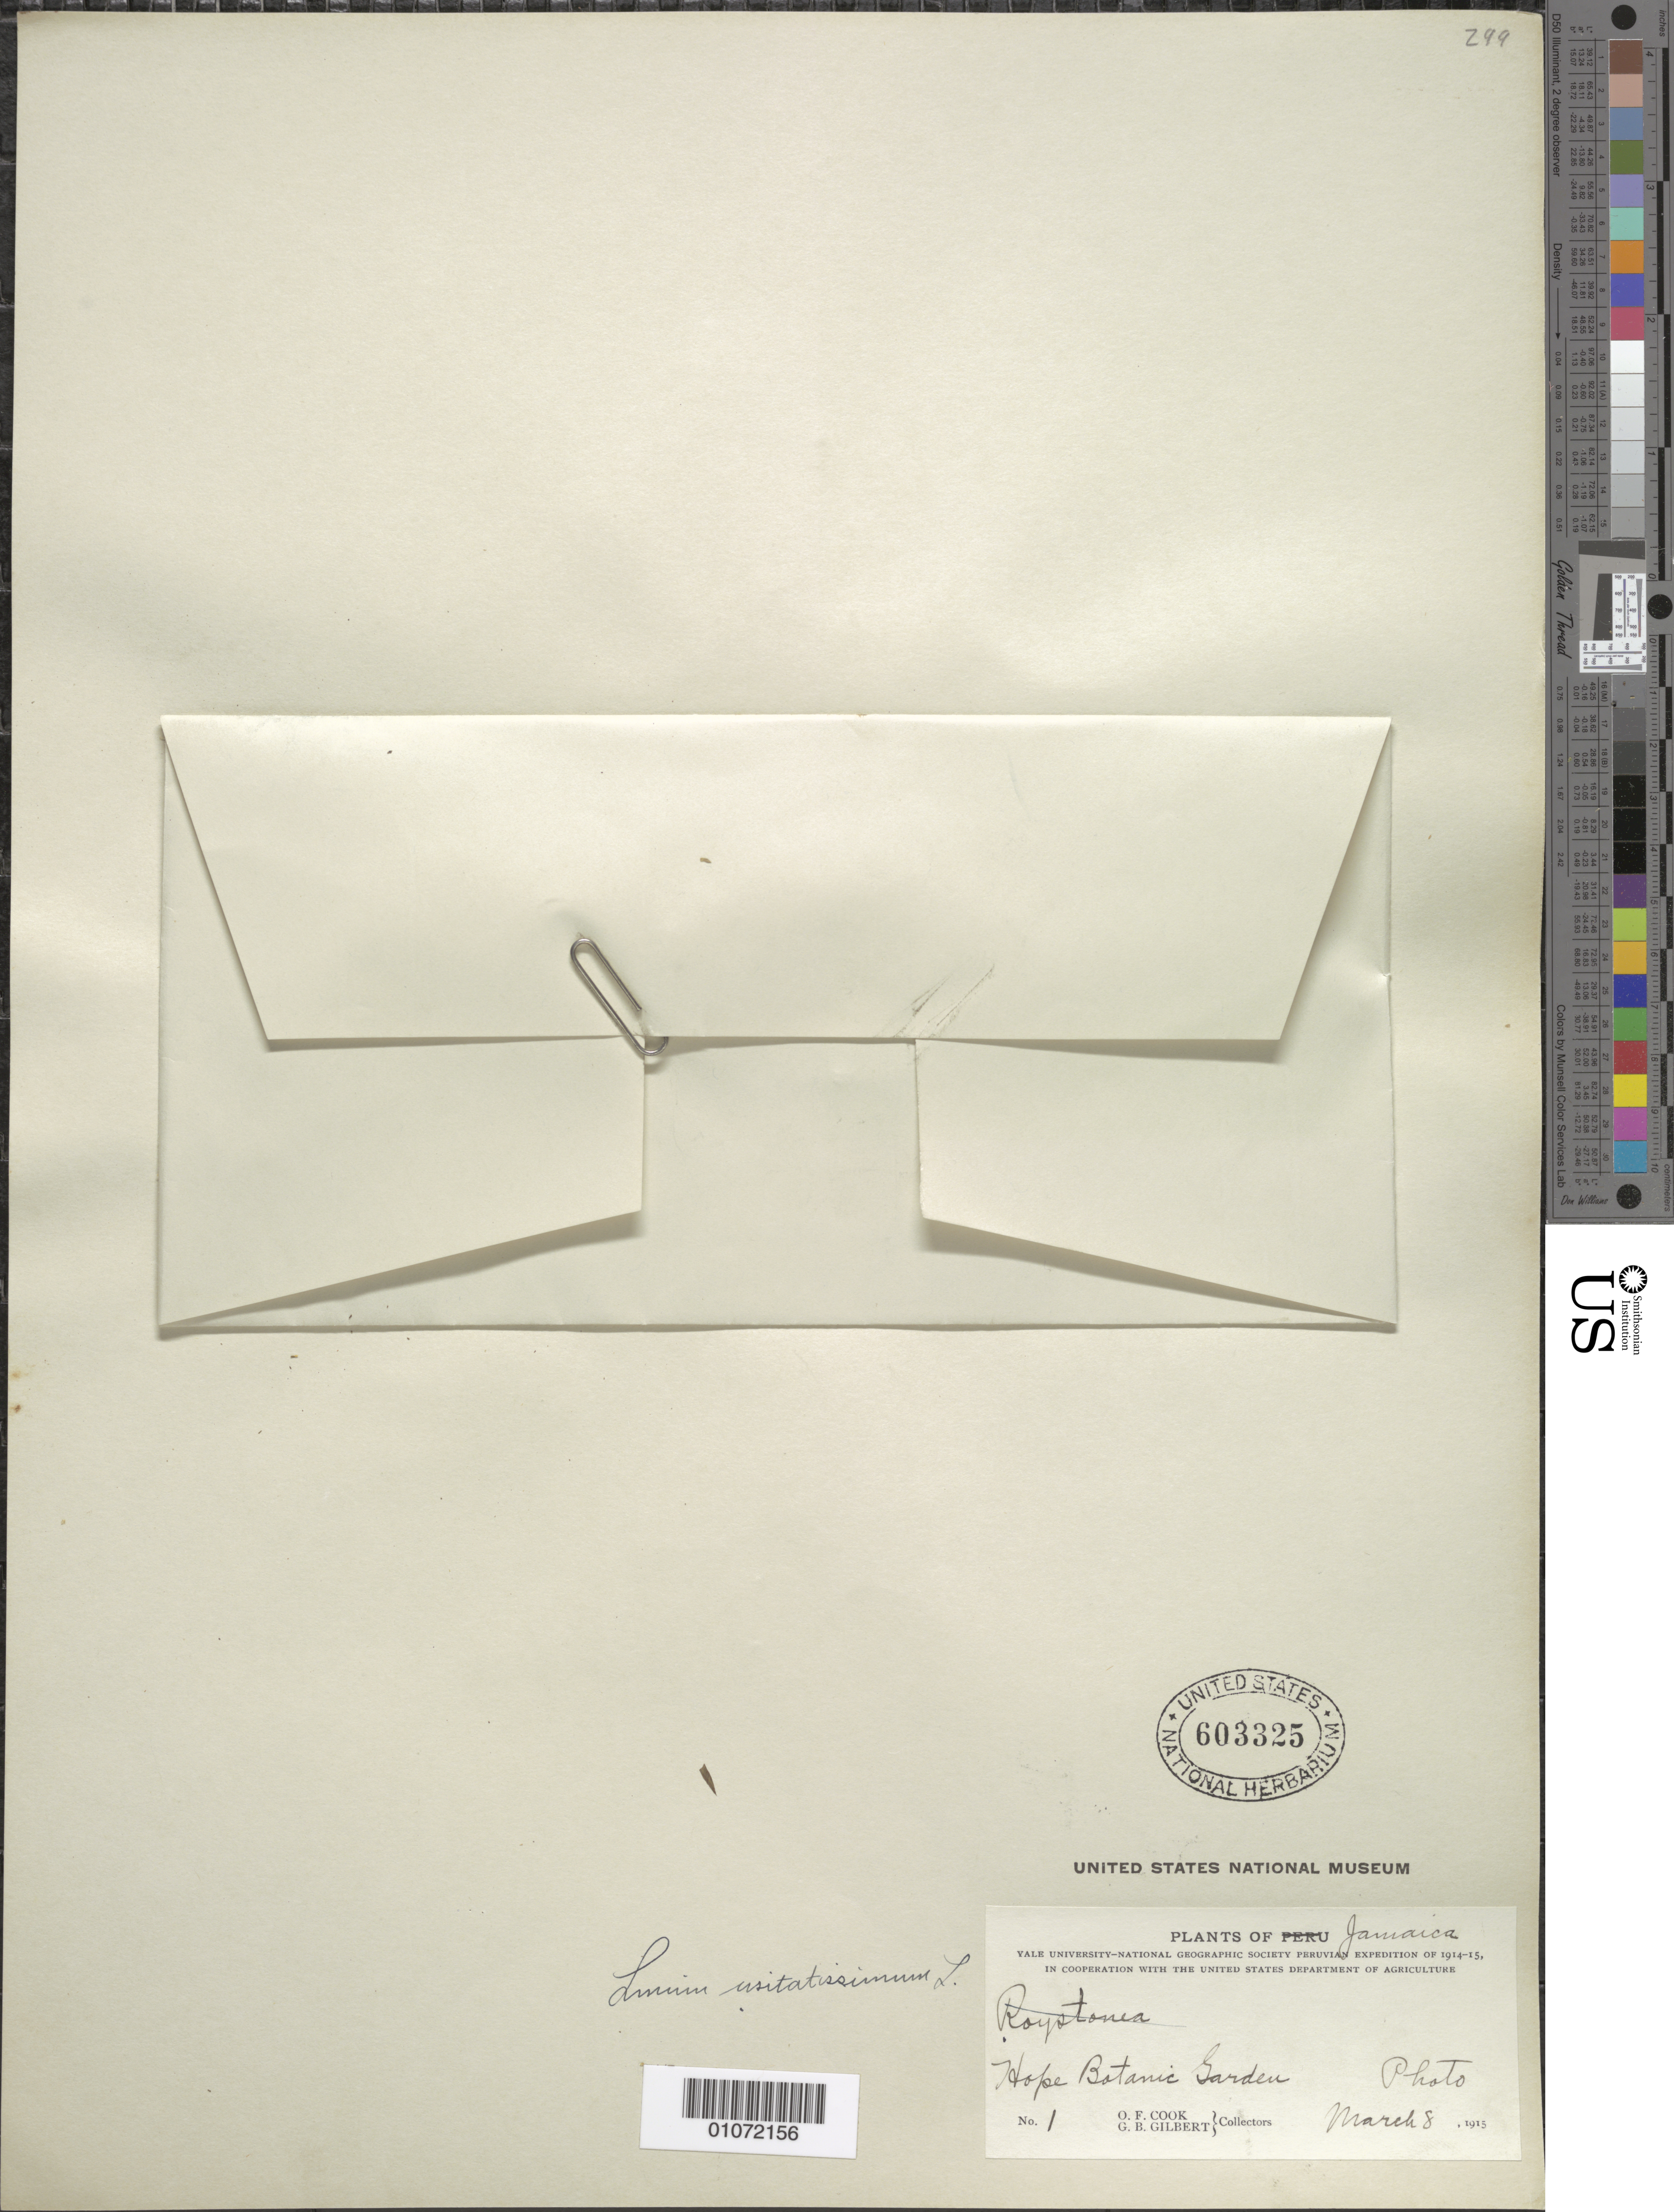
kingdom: Plantae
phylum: Tracheophyta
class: Magnoliopsida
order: Malpighiales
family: Linaceae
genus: Linum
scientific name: Linum usitatissimum var. usitatissimum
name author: L.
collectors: O. F. Cook & G. Gilbert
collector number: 1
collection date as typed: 08 Mar 1915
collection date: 1915-03-08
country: Jamaica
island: Jamaica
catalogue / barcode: US 603325